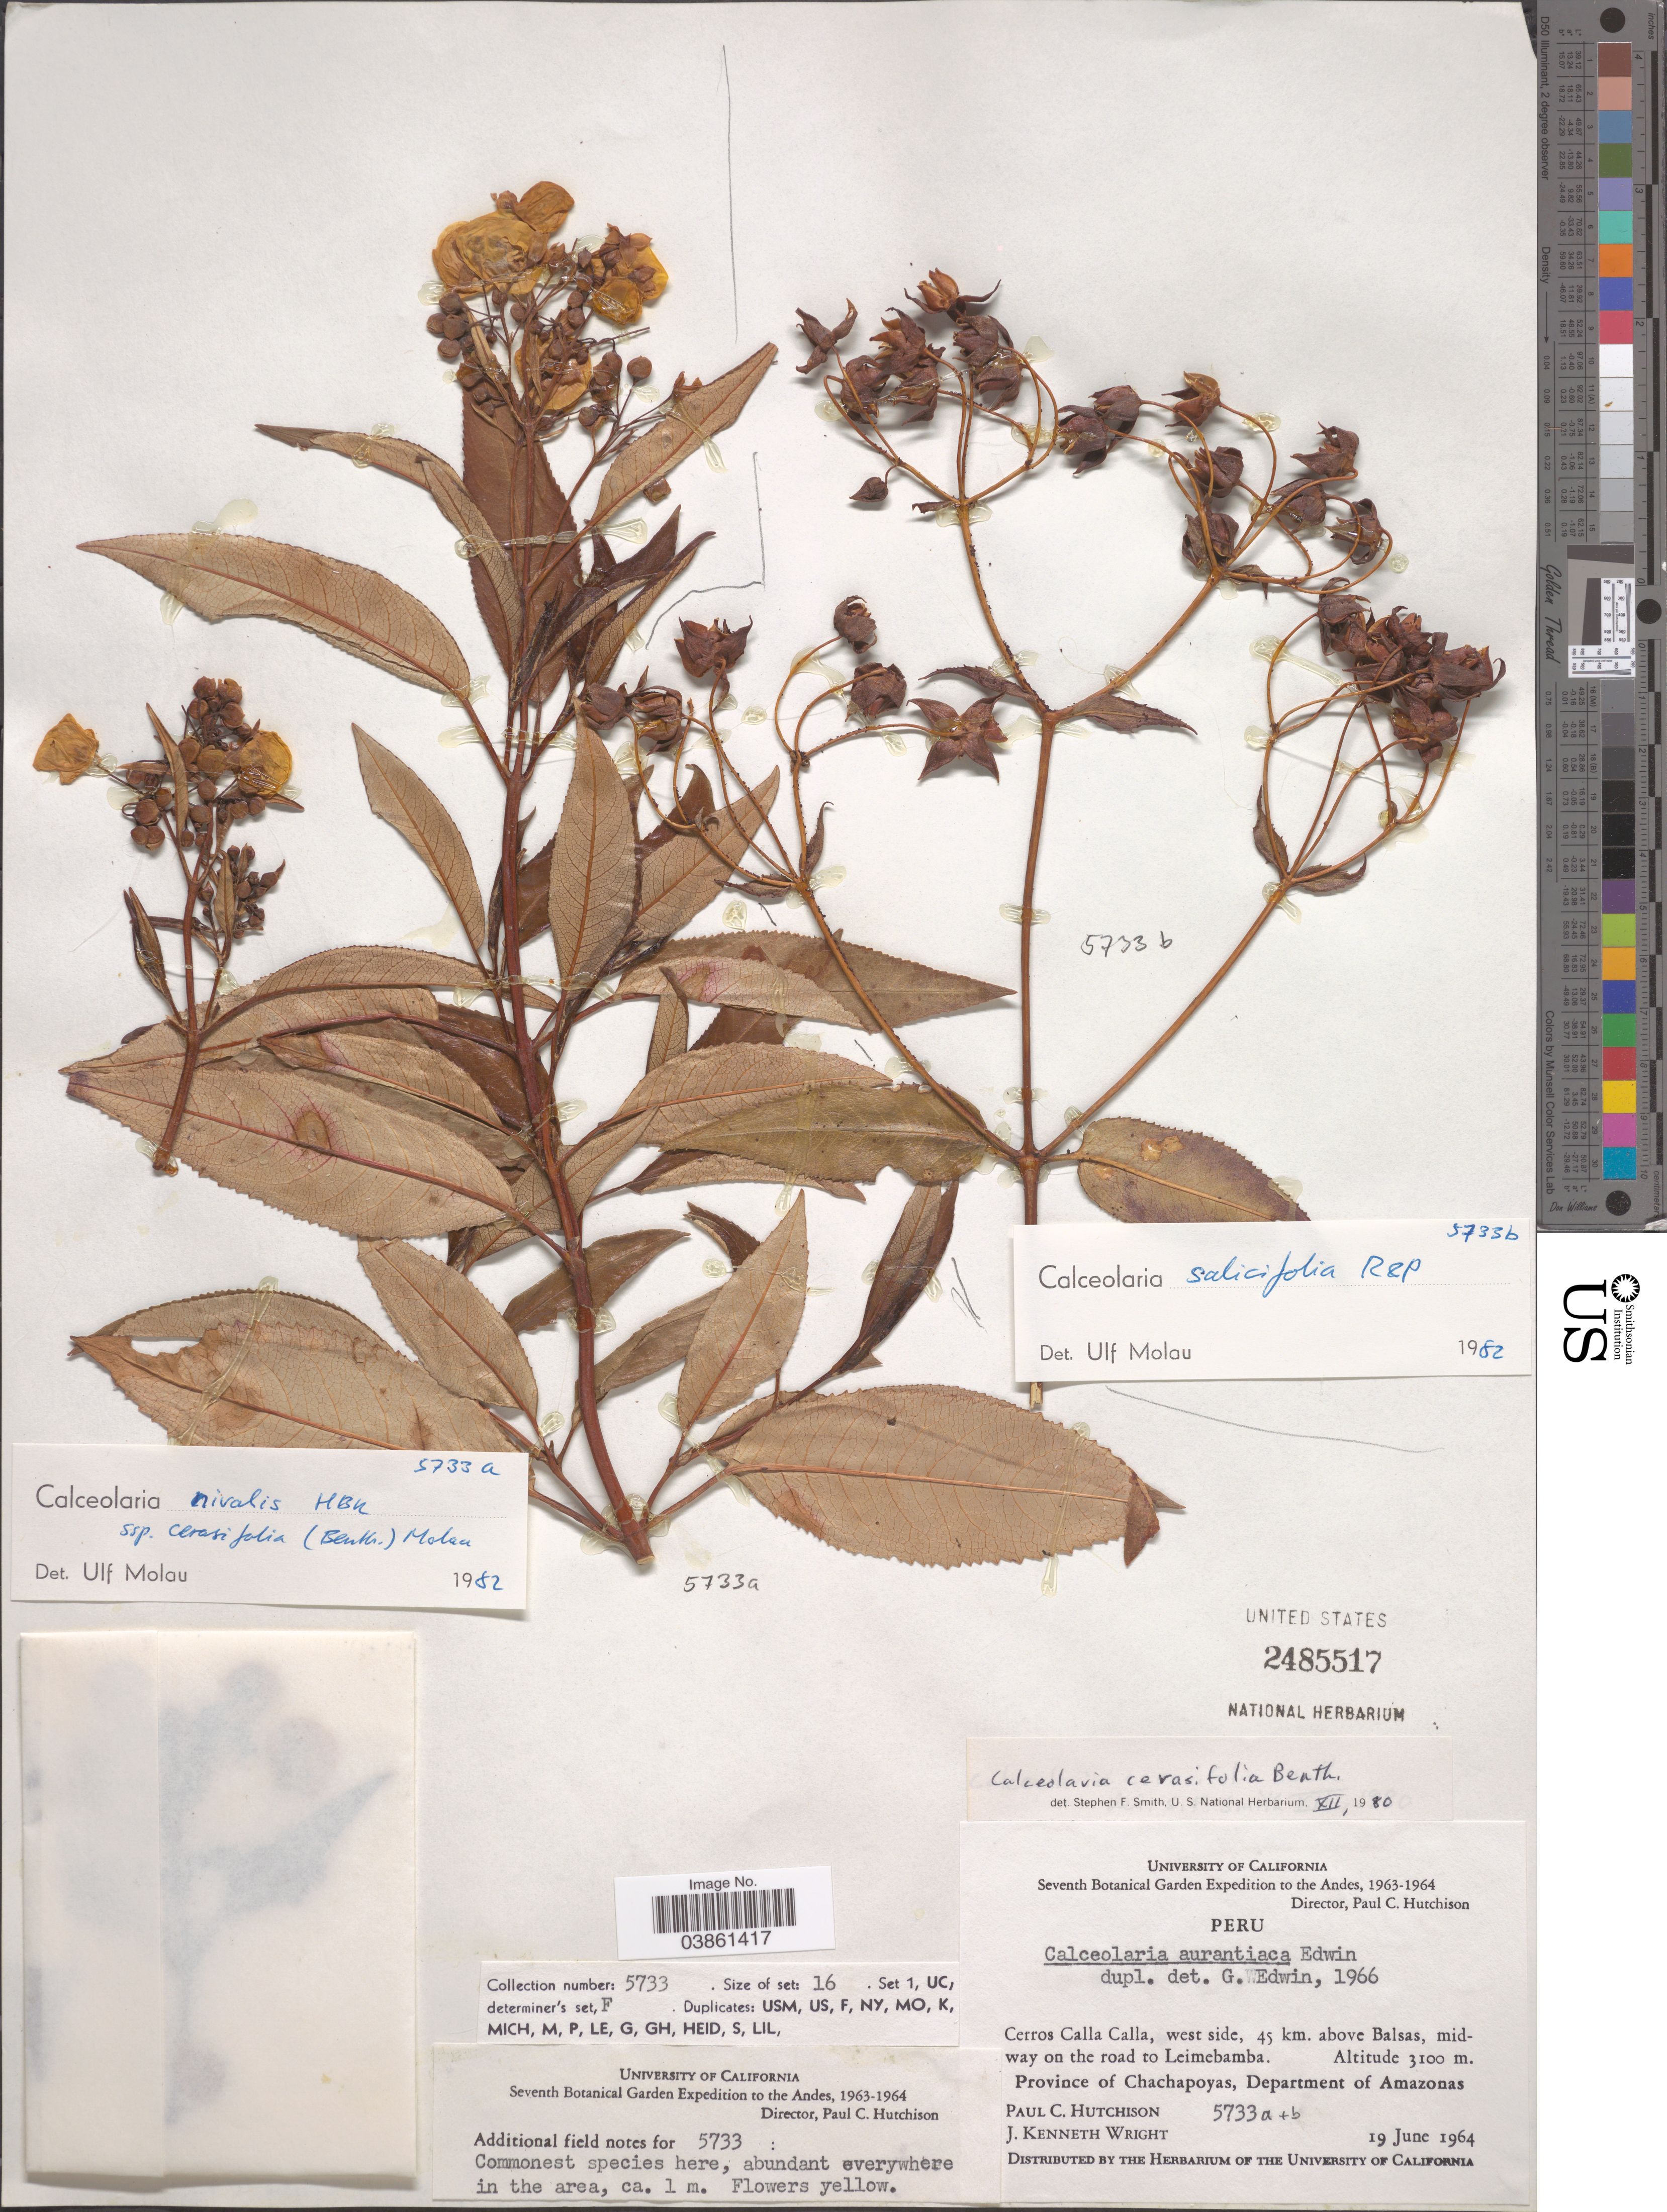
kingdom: Plantae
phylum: Tracheophyta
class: Magnoliopsida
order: Lamiales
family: Calceolariaceae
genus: Calceolaria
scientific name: Calceolaria salicifolia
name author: Ruiz & Pav.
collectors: P. C. Hutchison & J. K. Wright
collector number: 5733a+b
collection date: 1964-06-19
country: Peru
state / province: Amazonas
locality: The Andes. Cerros Calla Calla, west side, 45 km. above Balsas, midway on the road to Leimebamba. Province of Chachapoyas, Department of Amazonas.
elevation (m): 3100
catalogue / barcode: US 2485517